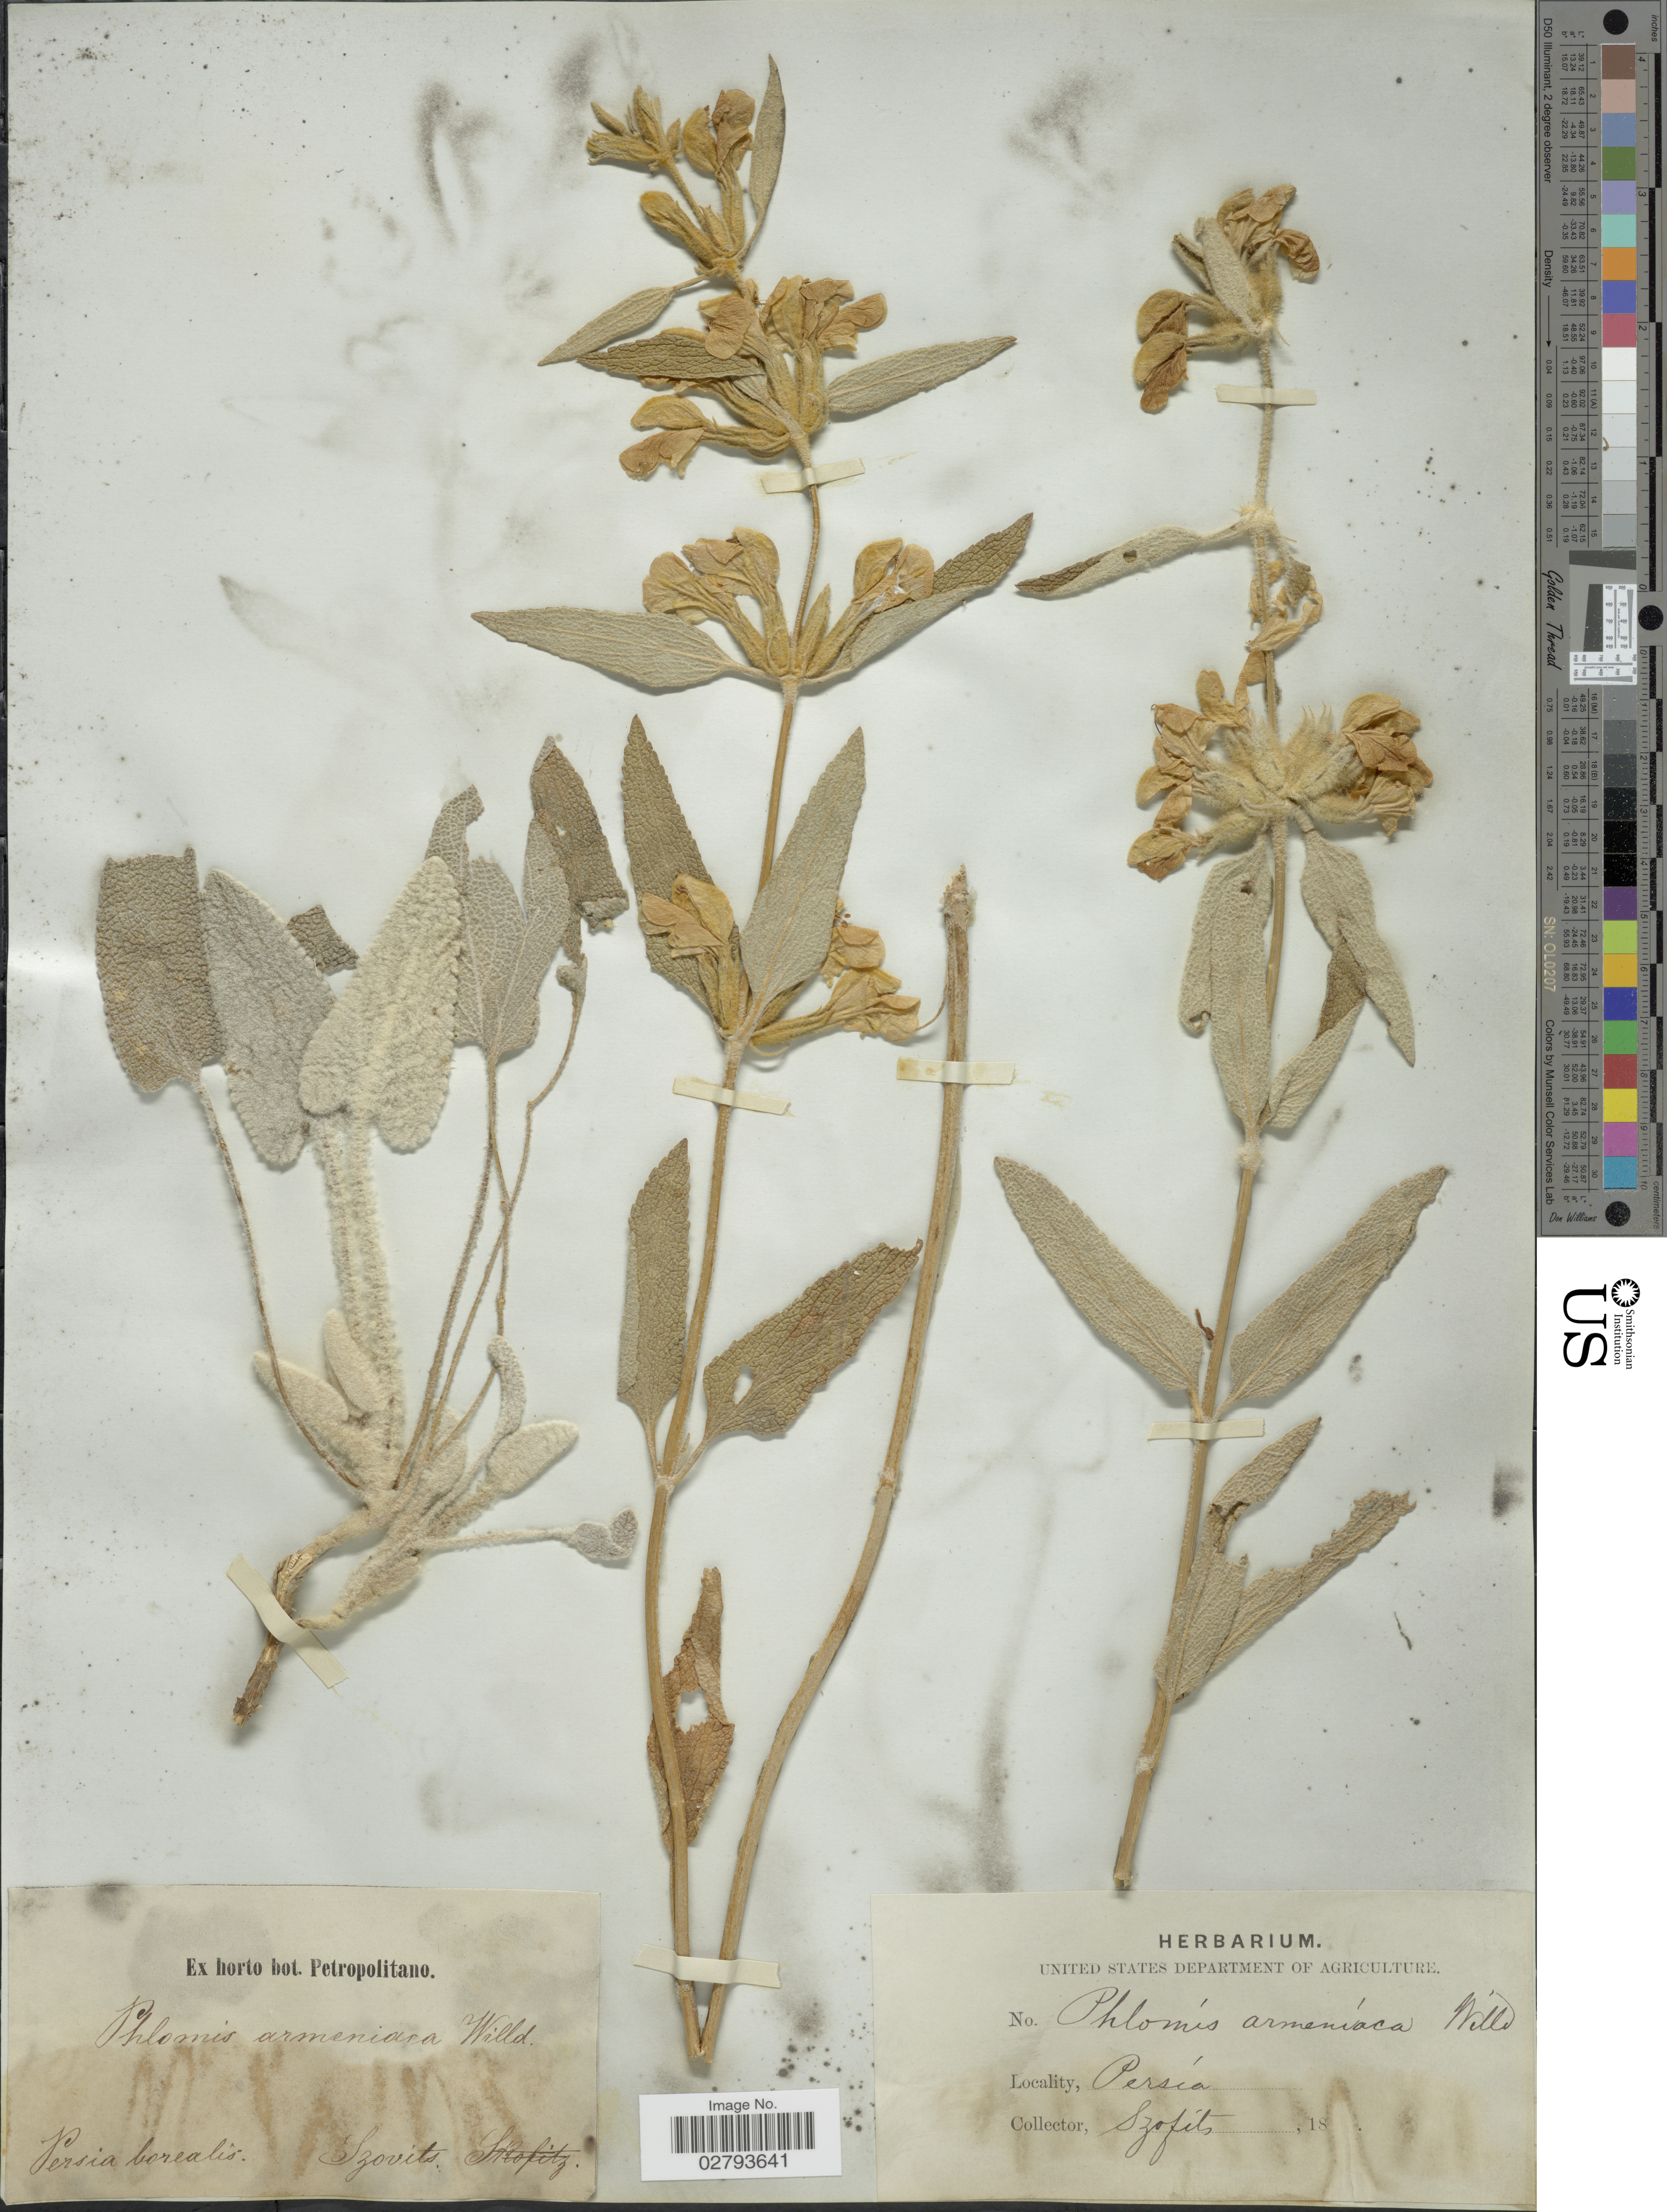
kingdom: Plantae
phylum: Tracheophyta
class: Magnoliopsida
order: Lamiales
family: Lamiaceae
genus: Phlomis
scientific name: Phlomis armeniaca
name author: Willd.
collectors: Szovits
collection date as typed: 18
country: Iran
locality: Persia borealis.